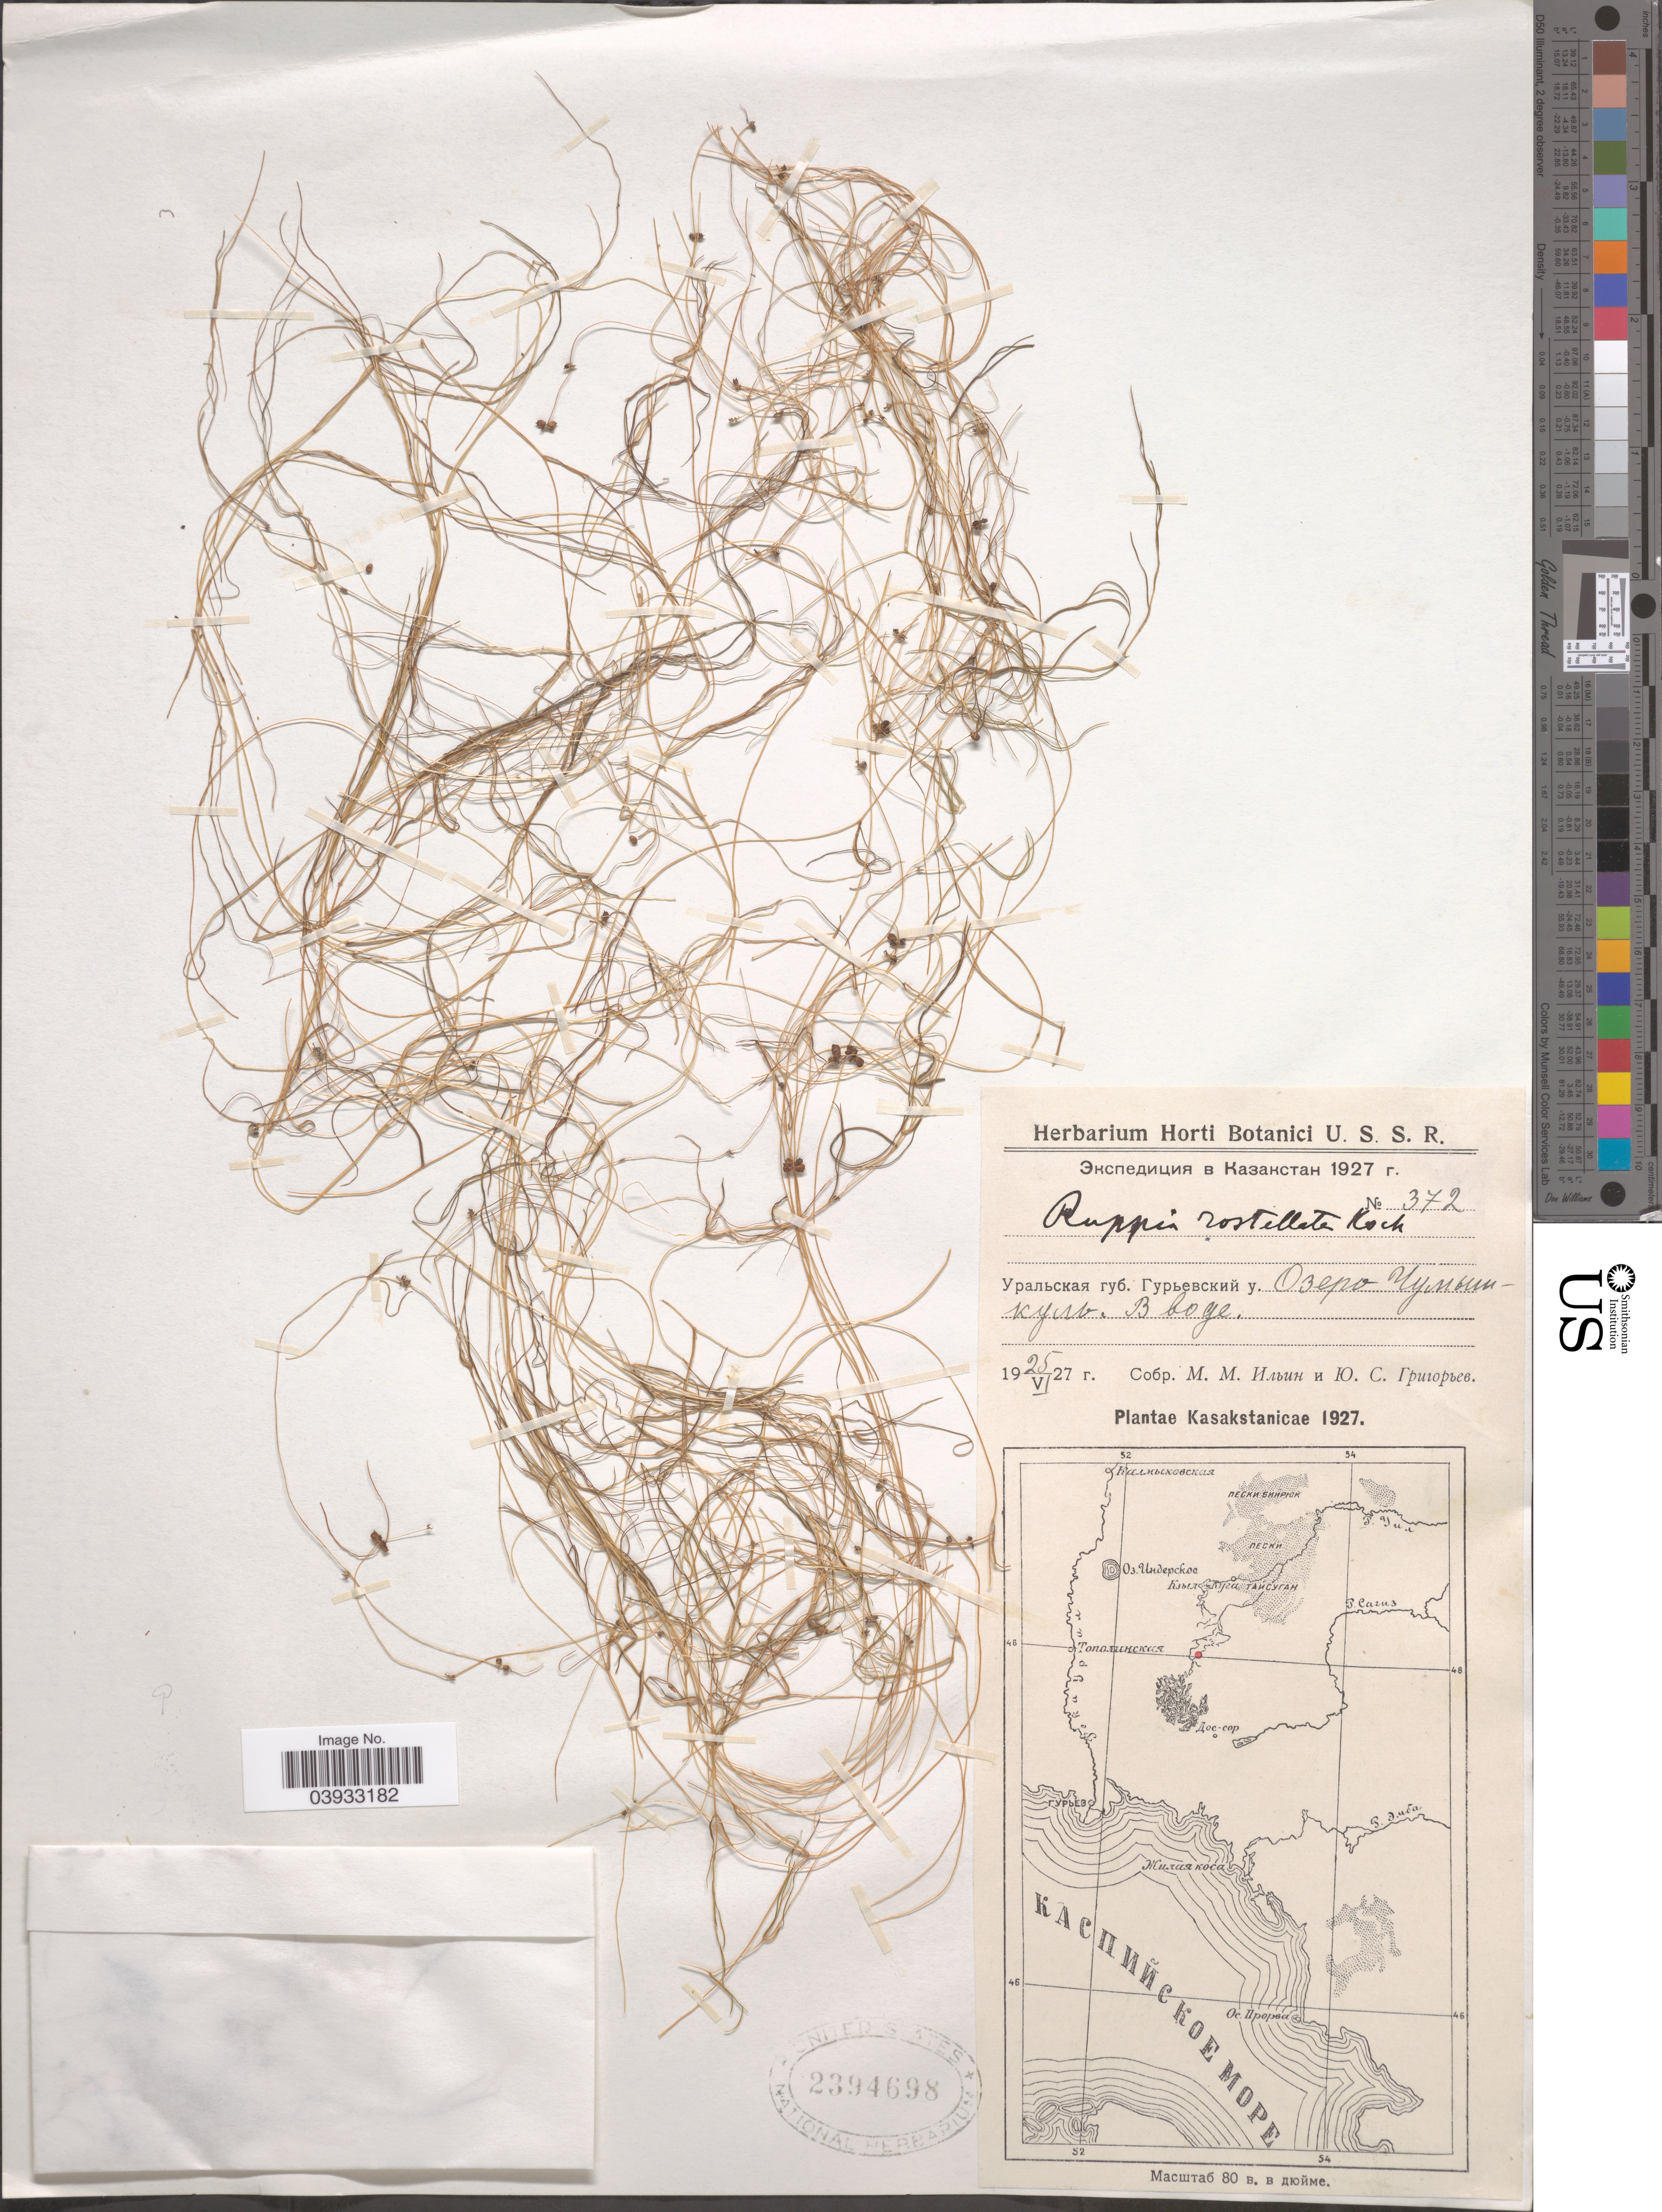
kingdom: Plantae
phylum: Tracheophyta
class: Liliopsida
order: Alismatales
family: Ruppiaceae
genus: Ruppia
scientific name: Ruppia rostellata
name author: W.D.J. Koch ex Rchb.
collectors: X & X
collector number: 372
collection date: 1927-06-25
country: Kazakhstan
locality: Lake Chumysh-kul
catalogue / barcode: US 2394698